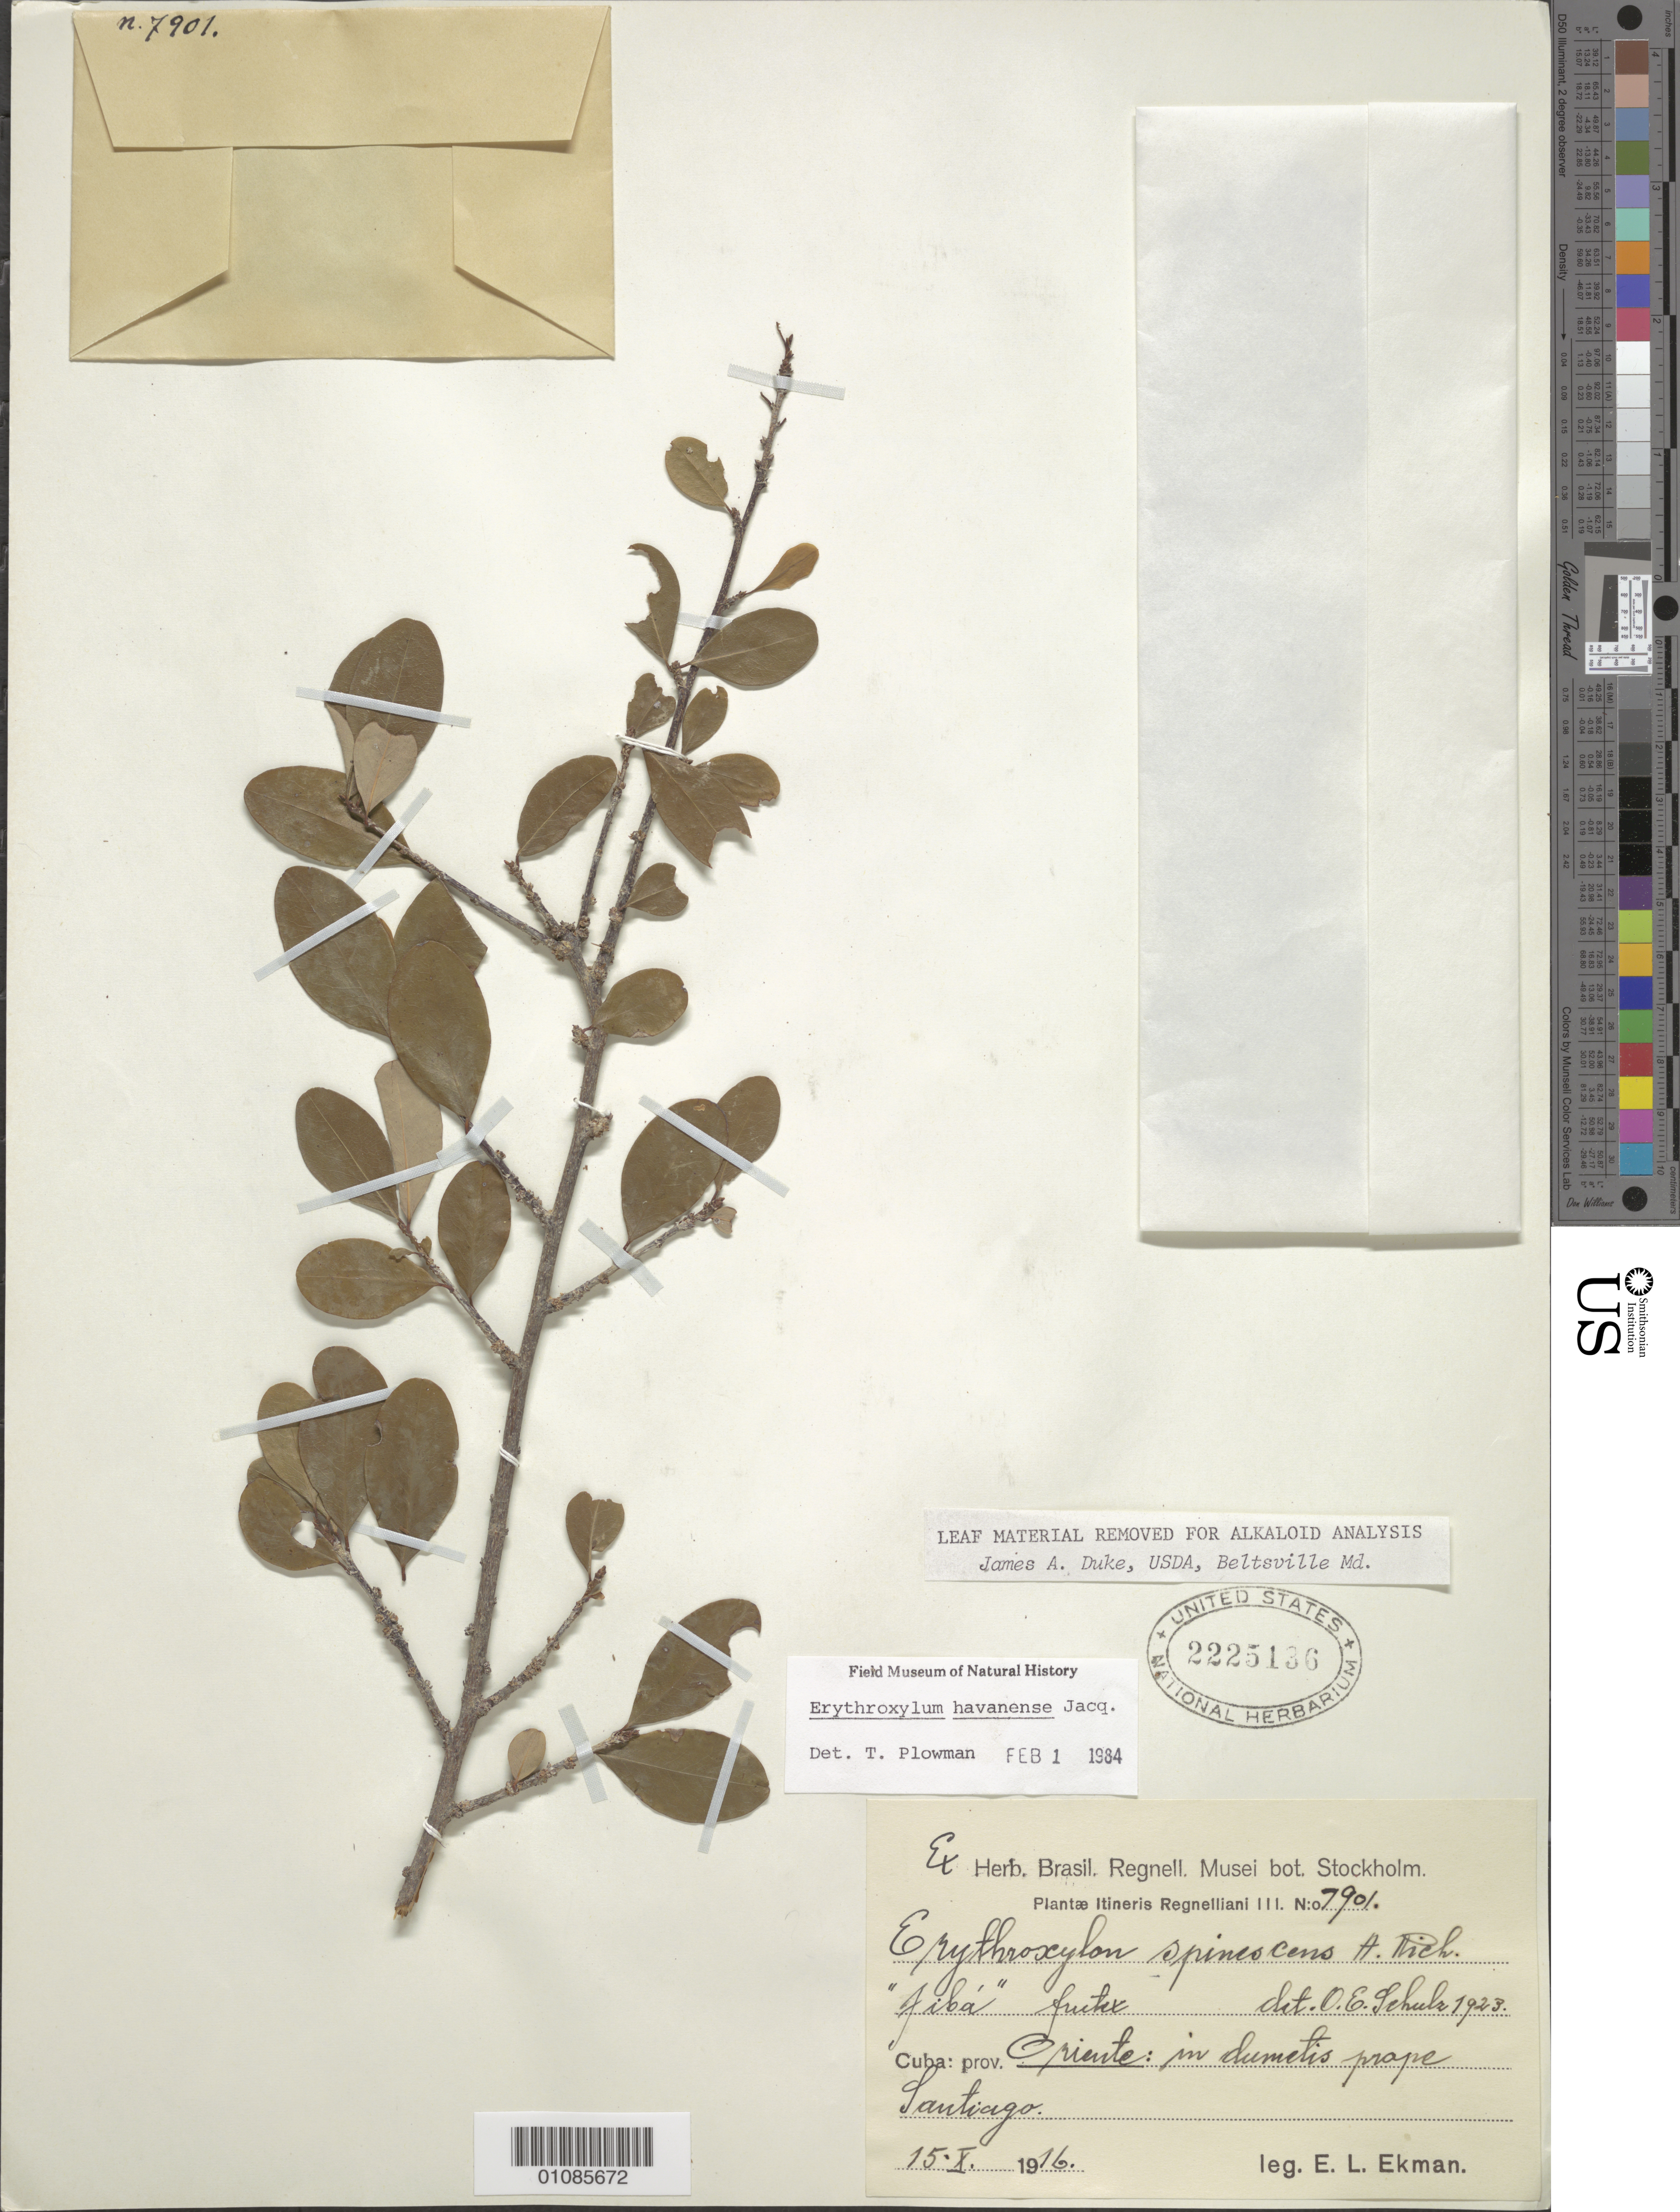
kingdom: Plantae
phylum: Tracheophyta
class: Magnoliopsida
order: Malpighiales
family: Erythroxylaceae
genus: Erythroxylum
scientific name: Erythroxylum havanense var. havanense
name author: Jacq.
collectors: E. L. Ekman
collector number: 7901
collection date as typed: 15 Oct 1916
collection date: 1916-10-15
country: Cuba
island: Cuba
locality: Oriente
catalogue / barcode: US 2225136